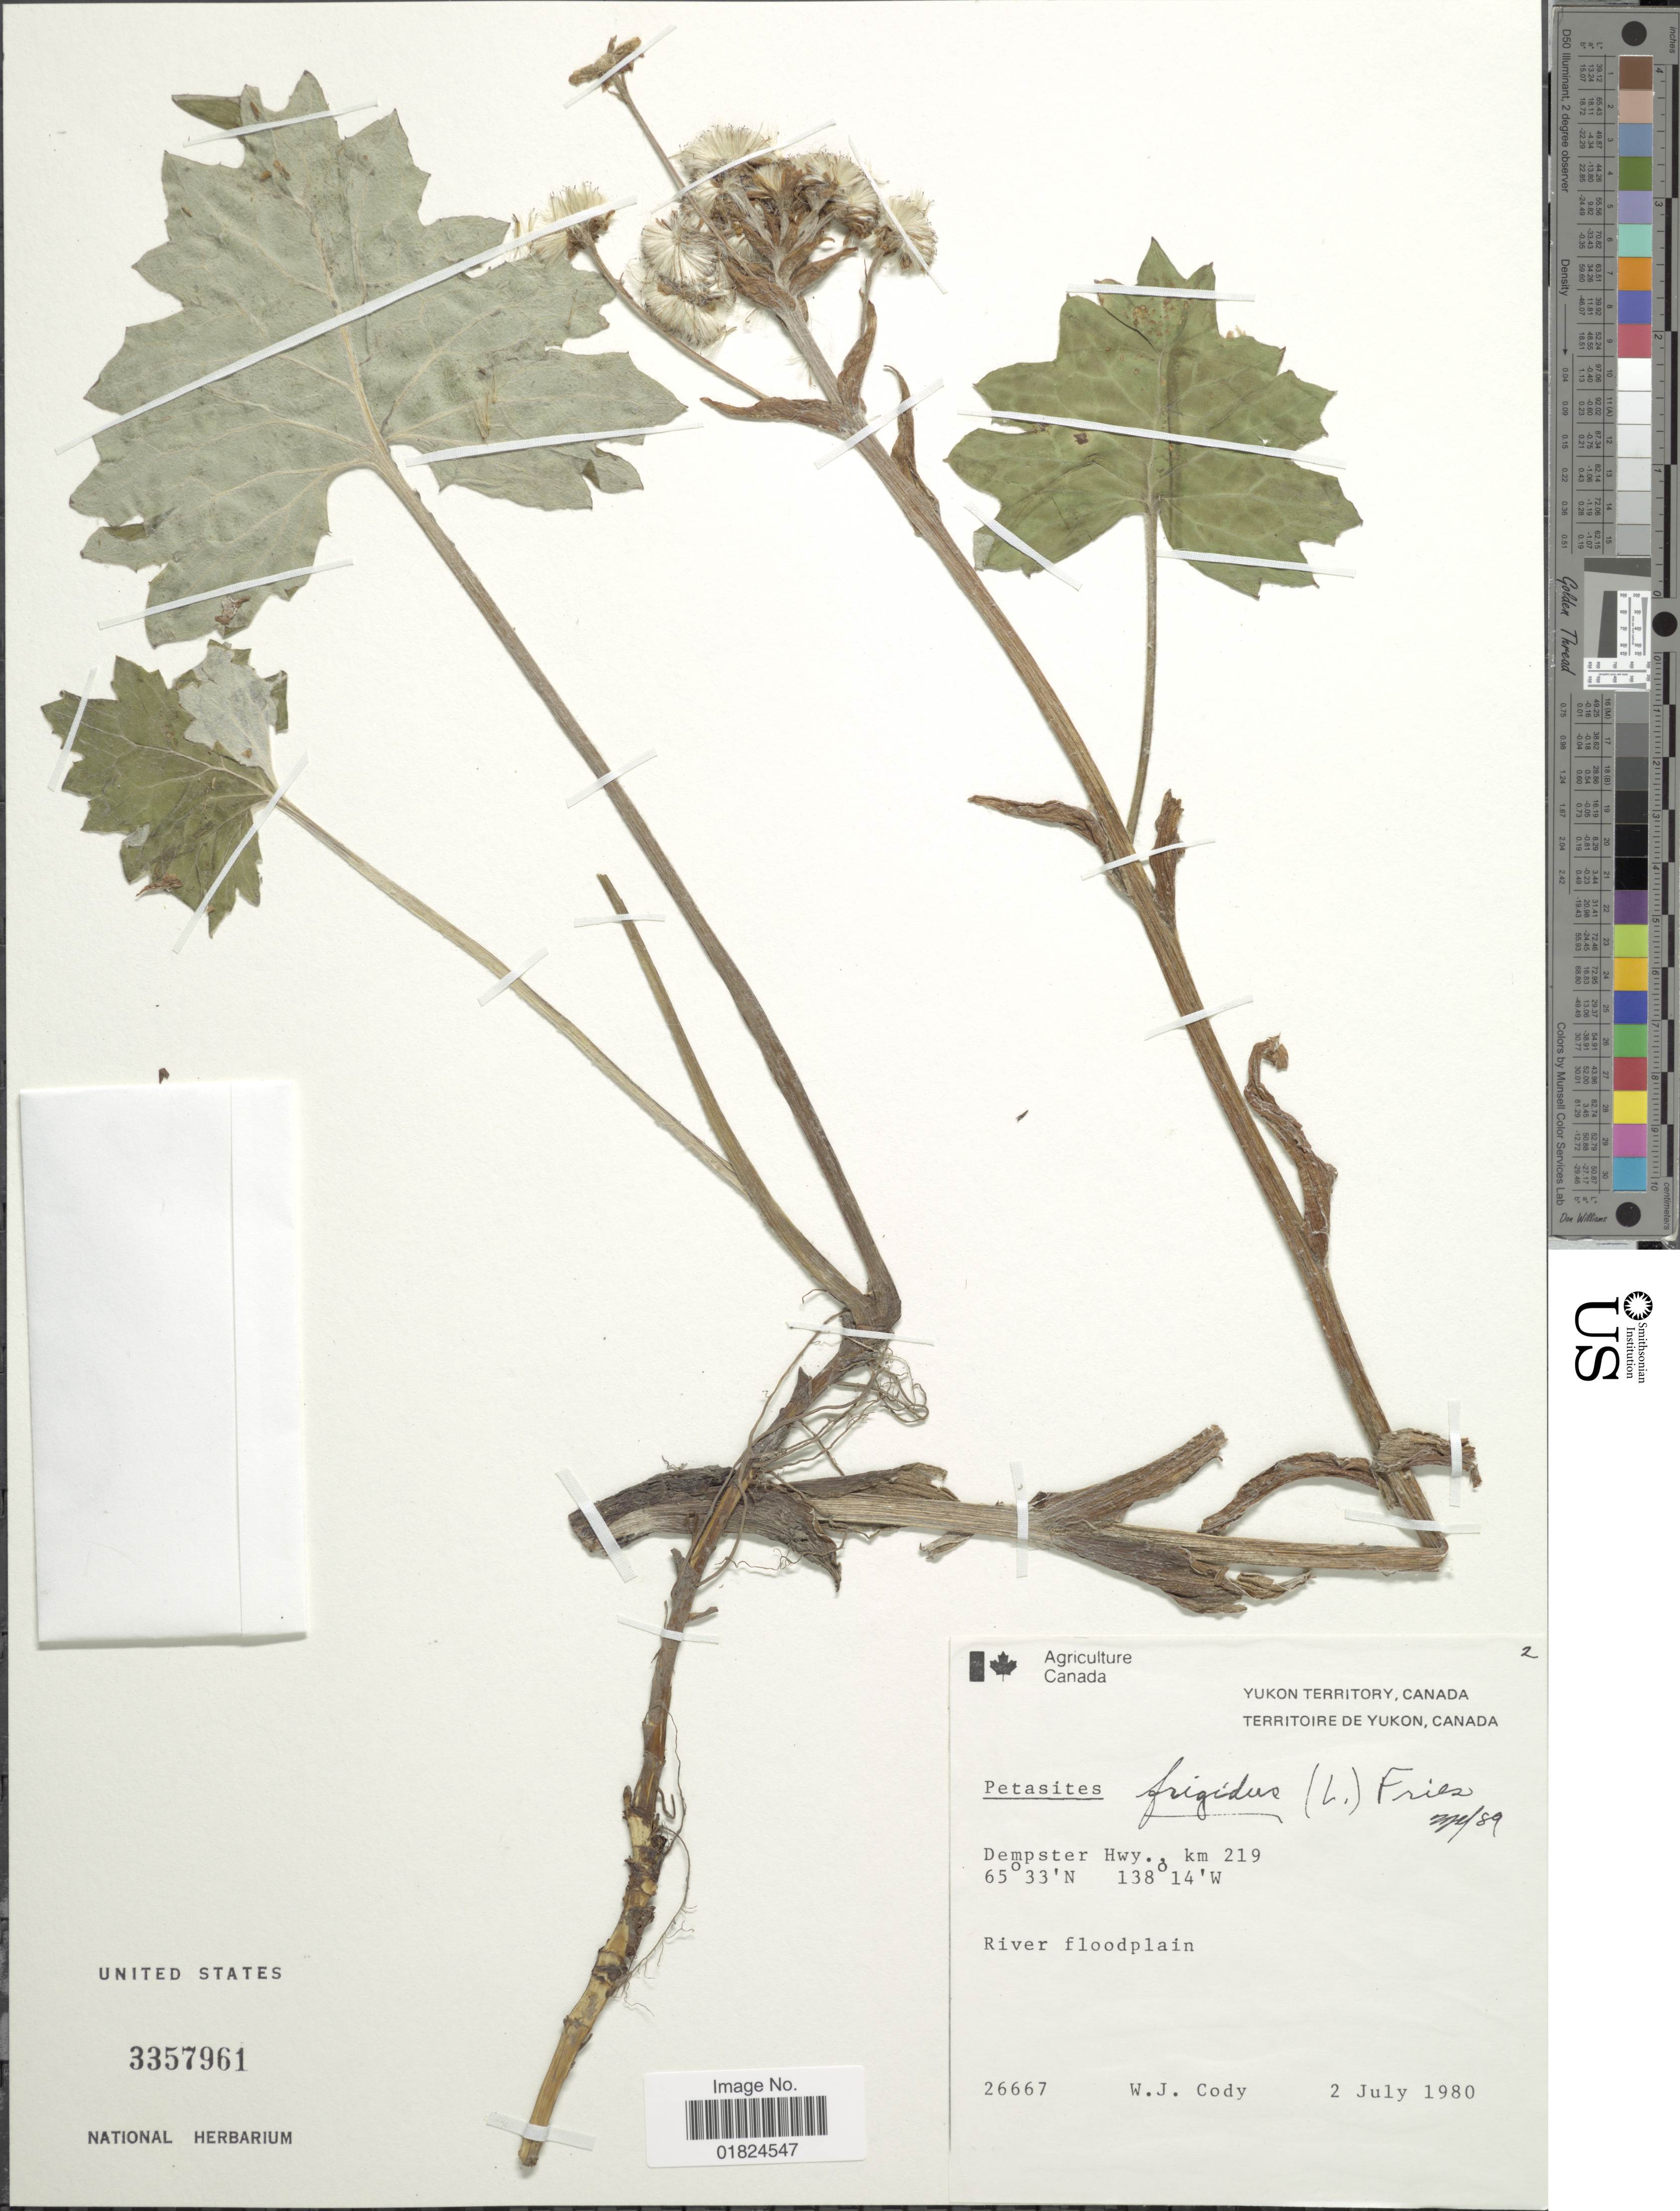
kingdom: Plantae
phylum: Tracheophyta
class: Magnoliopsida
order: Asterales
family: Asteraceae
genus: Petasites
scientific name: Petasites frigidus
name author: (L.) Fr.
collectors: W. Cody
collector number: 26667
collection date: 1980-07-02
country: Canada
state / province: Yukon Territory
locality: Dempster Hwy., km 219.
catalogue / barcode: US 3357961